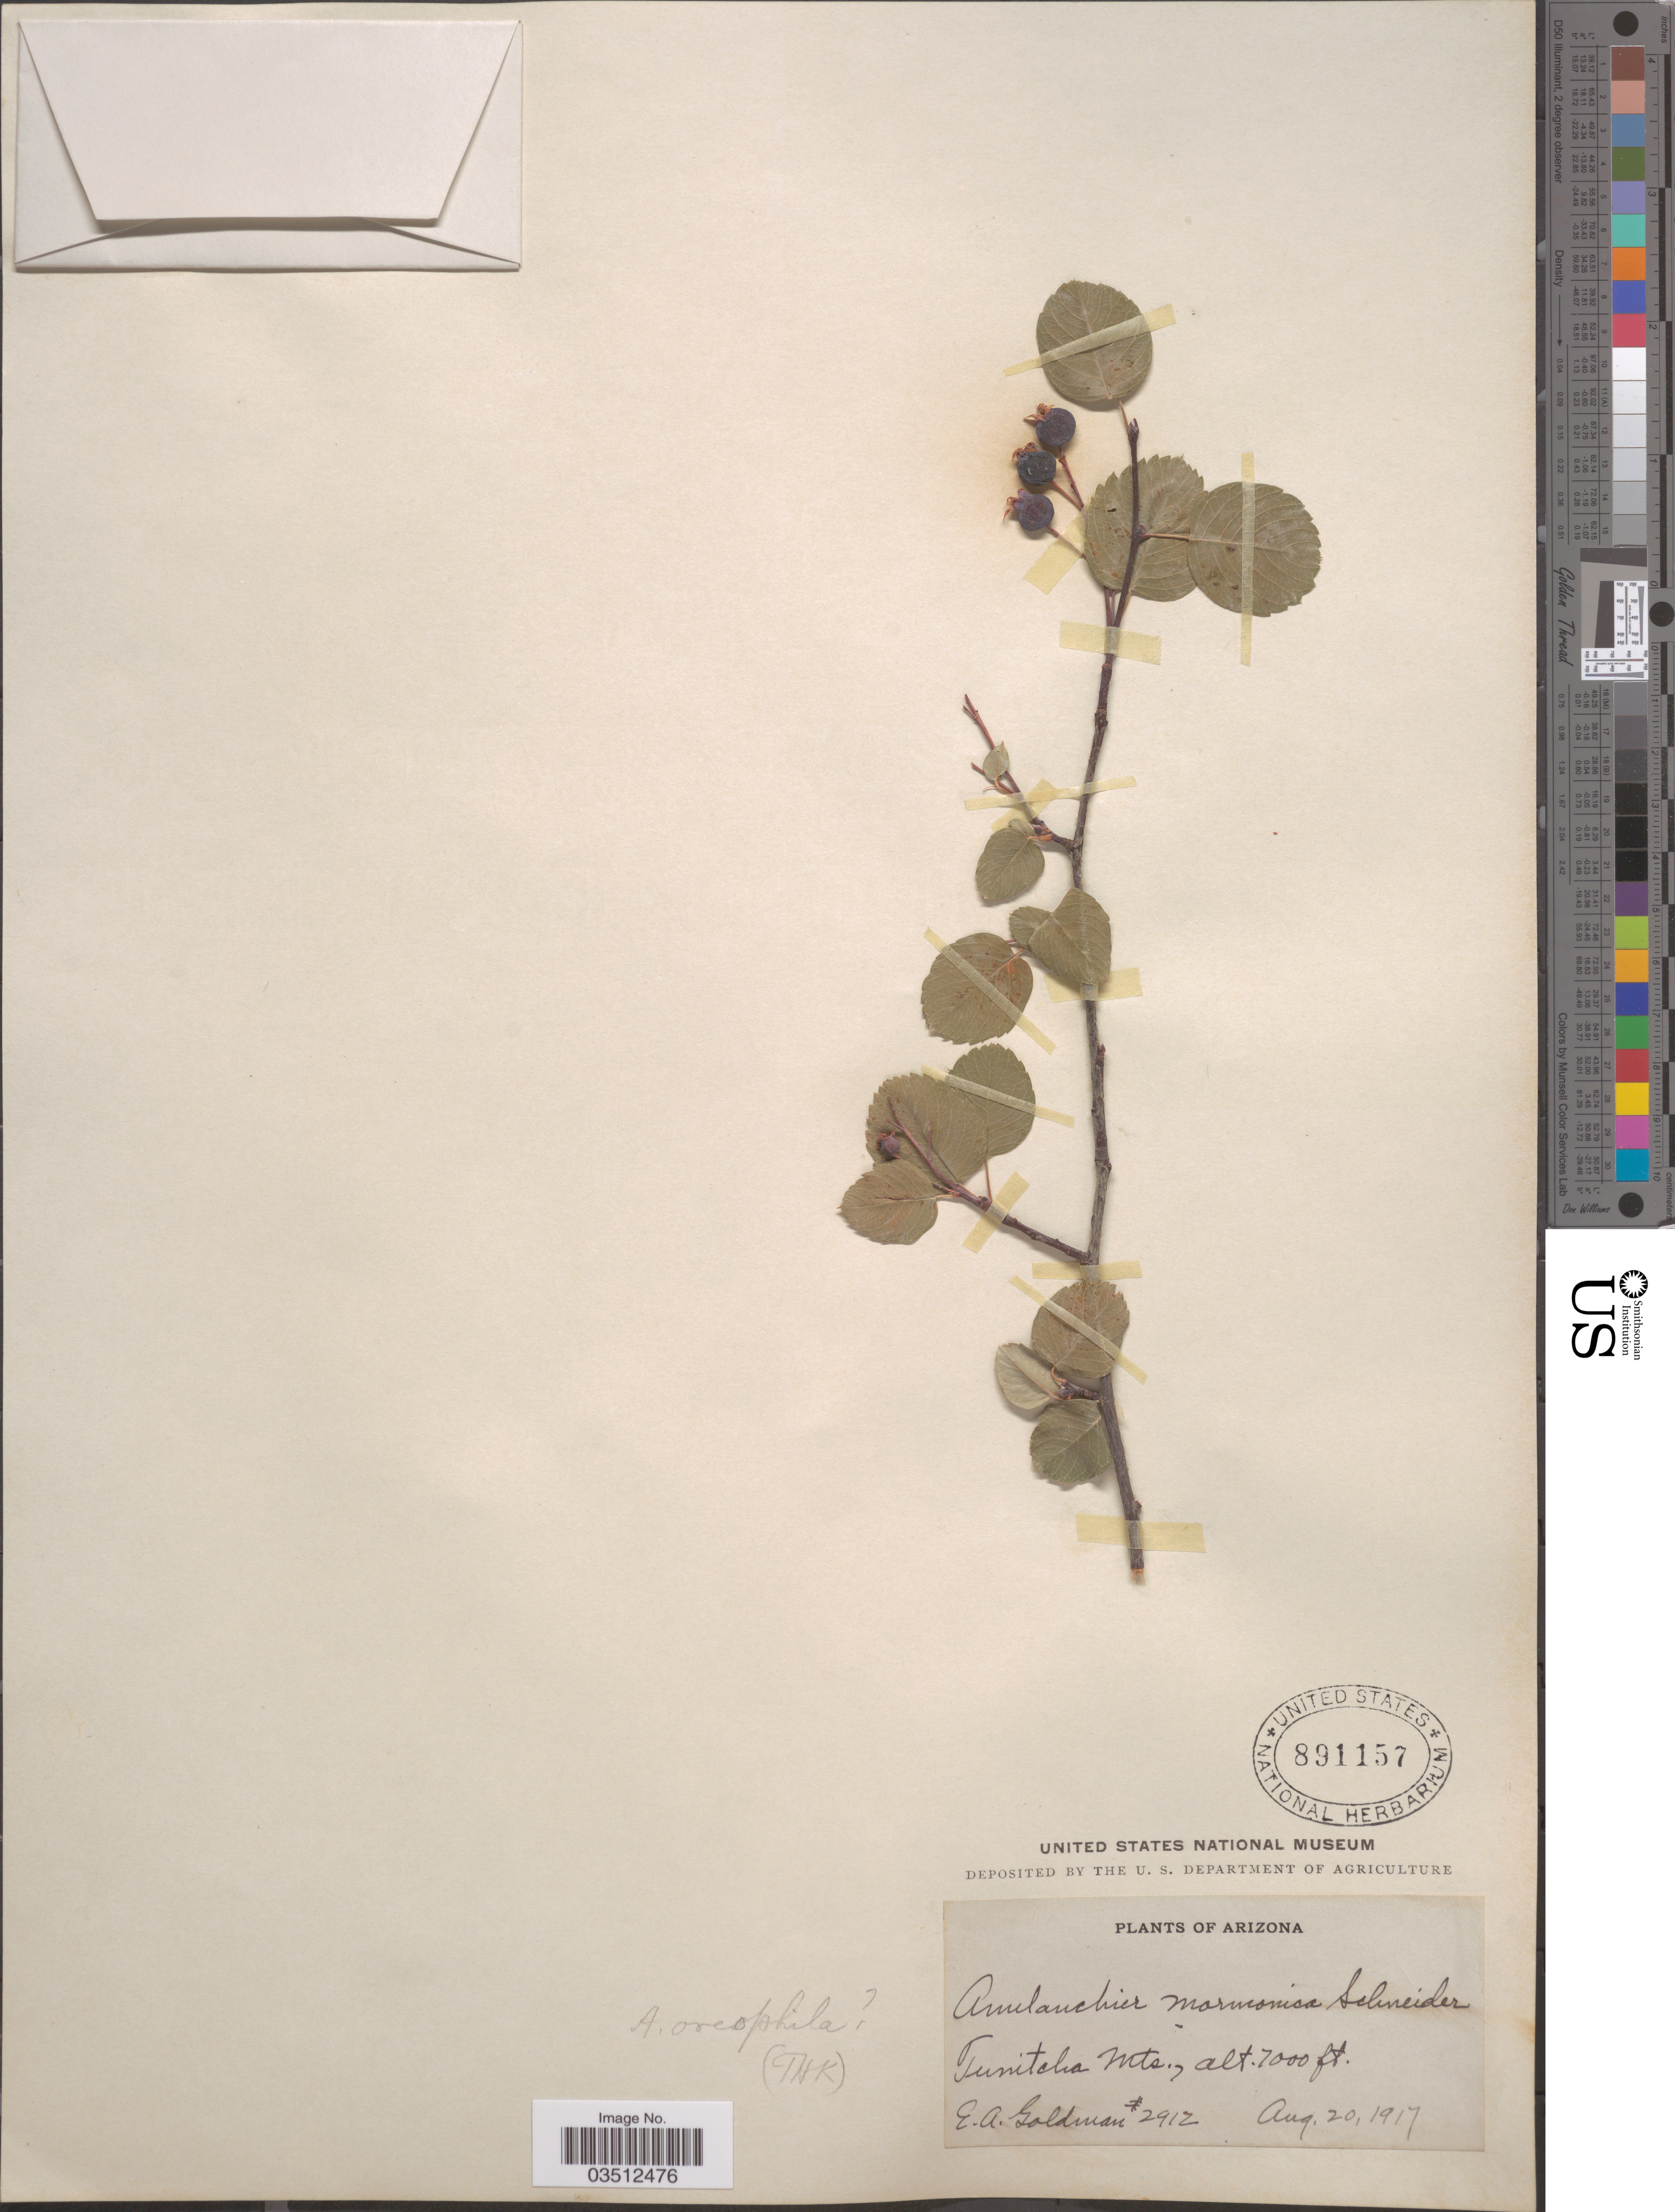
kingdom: Plantae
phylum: Tracheophyta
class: Magnoliopsida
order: Rosales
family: Rosaceae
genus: Amelanchier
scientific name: Amelanchier oreophila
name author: A. Nelson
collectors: E. A. Goldman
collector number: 2912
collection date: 1917-08-20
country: United States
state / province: Arizona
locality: Tunitcha Mts.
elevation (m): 2134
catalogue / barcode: US 891157